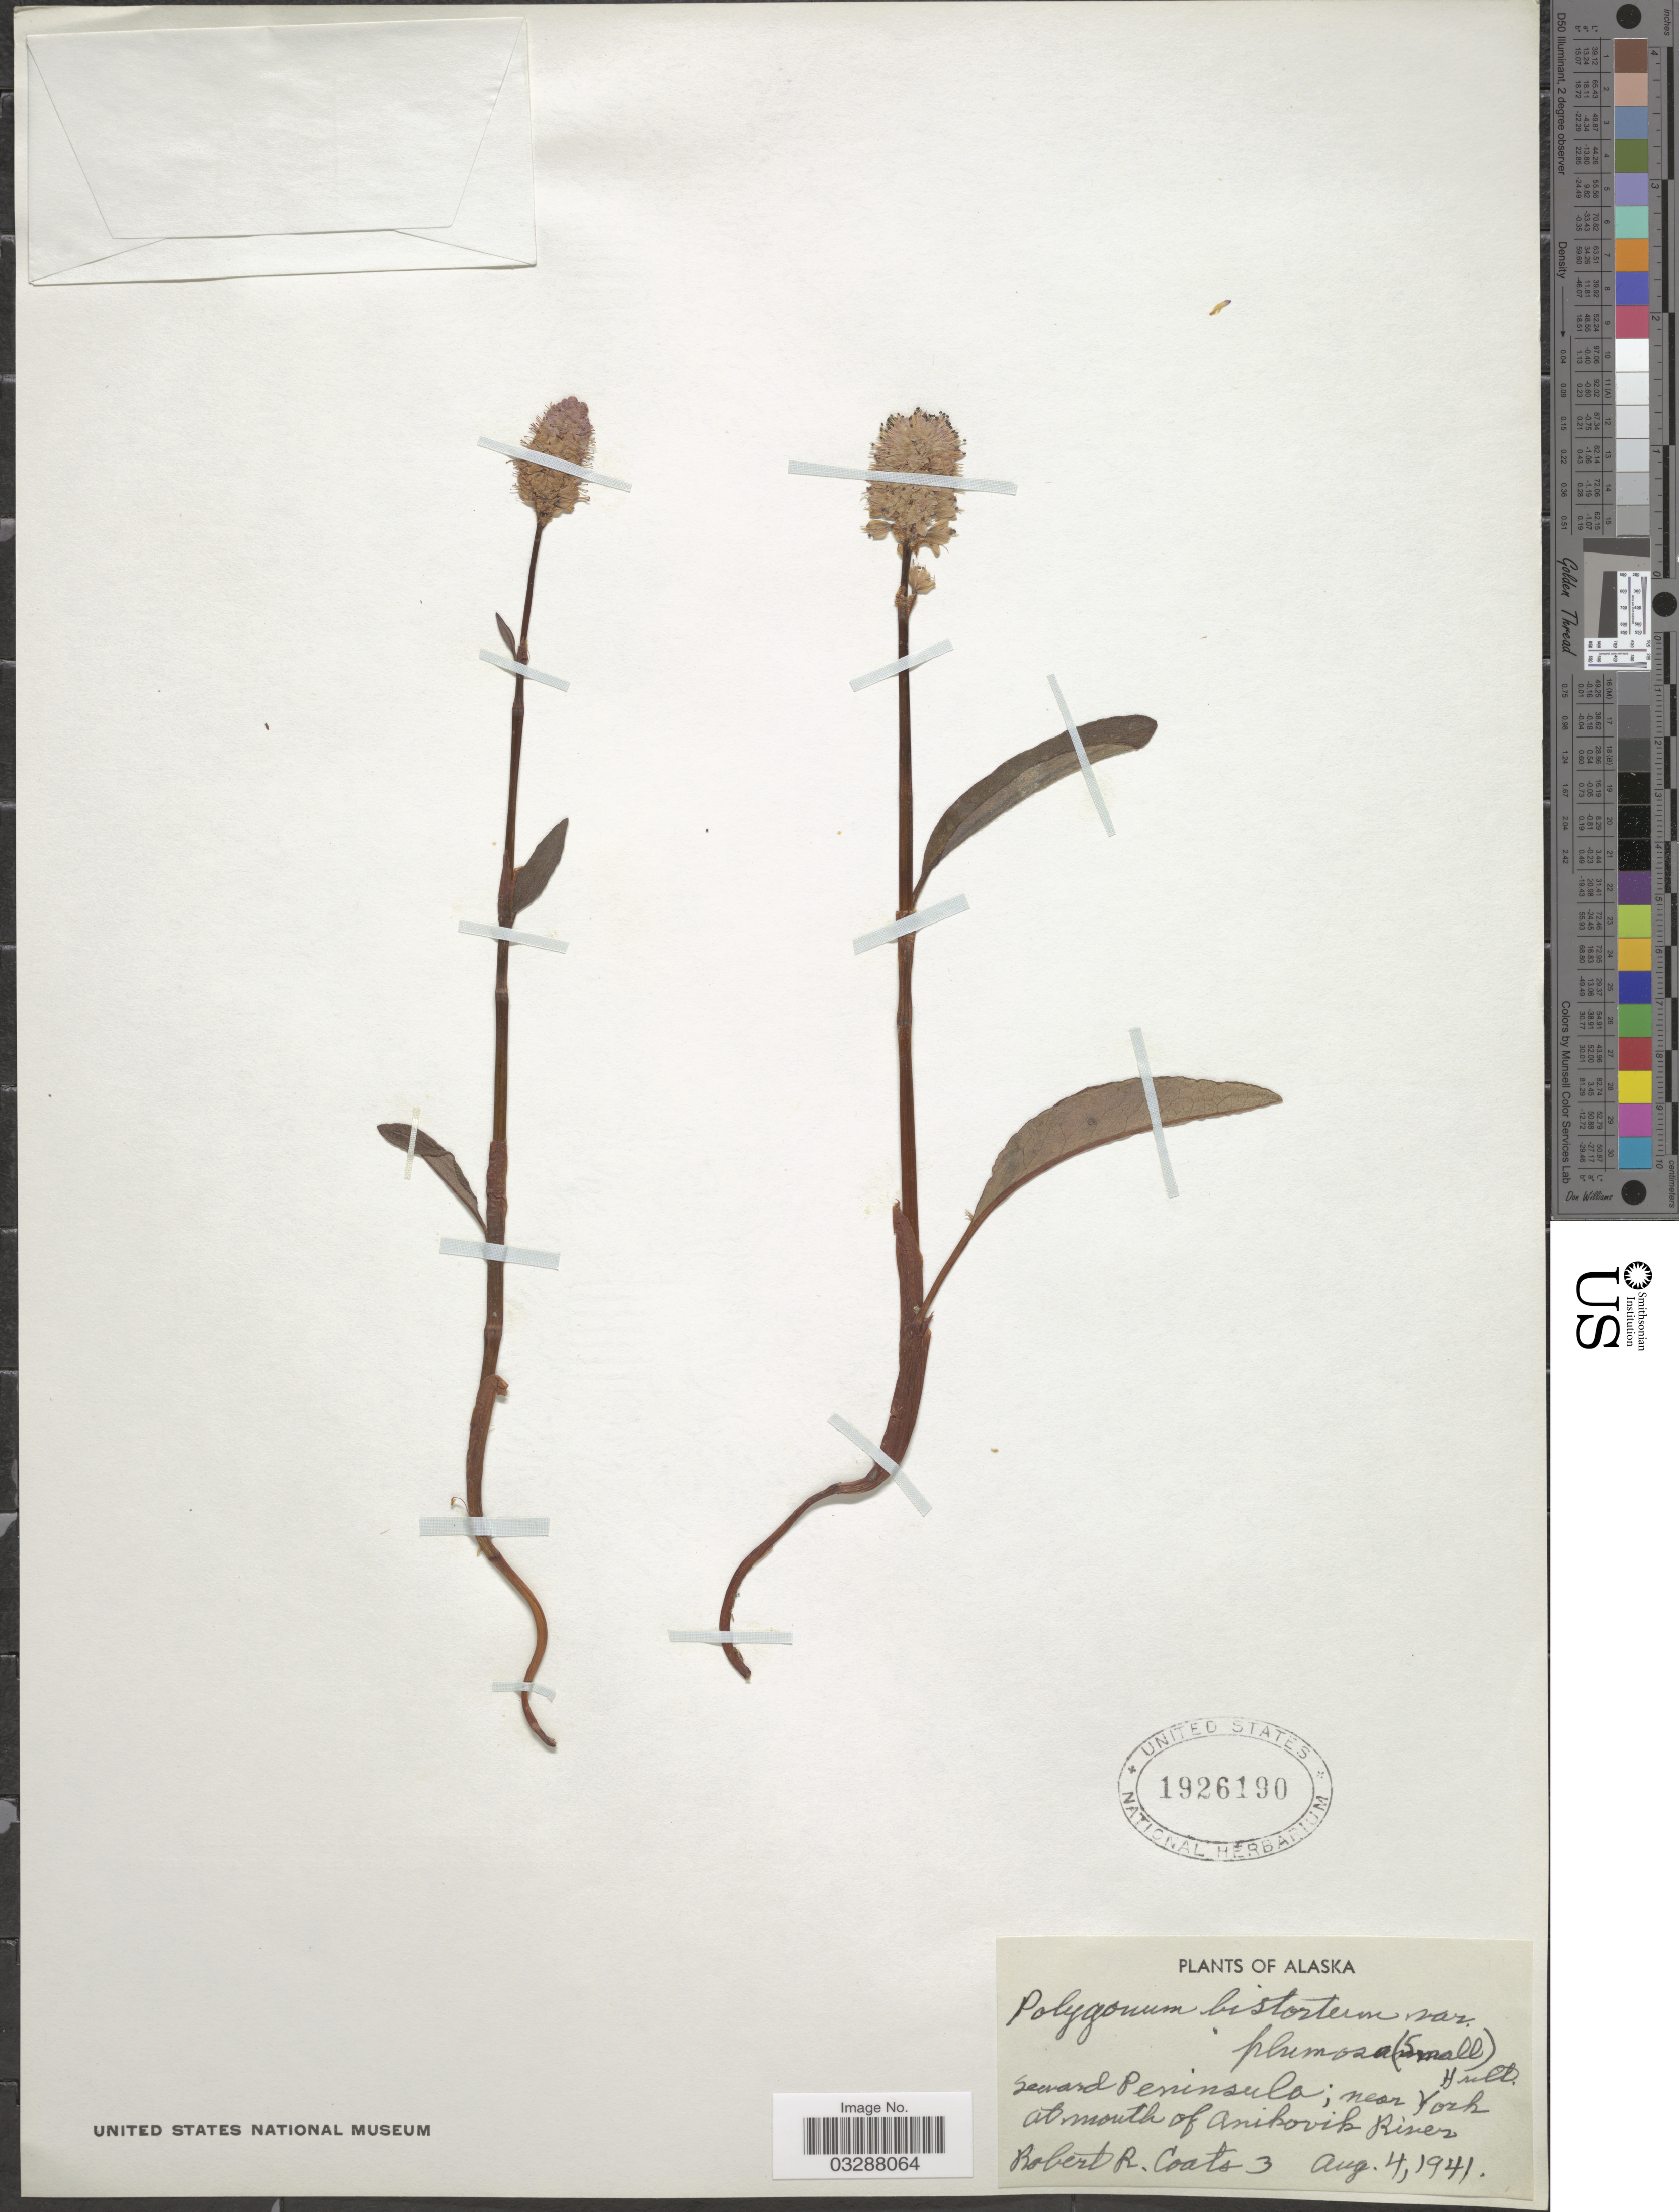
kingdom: Plantae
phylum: Tracheophyta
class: Magnoliopsida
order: Caryophyllales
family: Polygonaceae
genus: Bistorta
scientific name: Bistorta plumosa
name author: (Small) Greene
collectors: R. Coats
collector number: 3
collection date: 1941-08-04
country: United States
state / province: Alaska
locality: Seward Peninsula; near York at mouth of Anikovik River.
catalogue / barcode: US 1926190